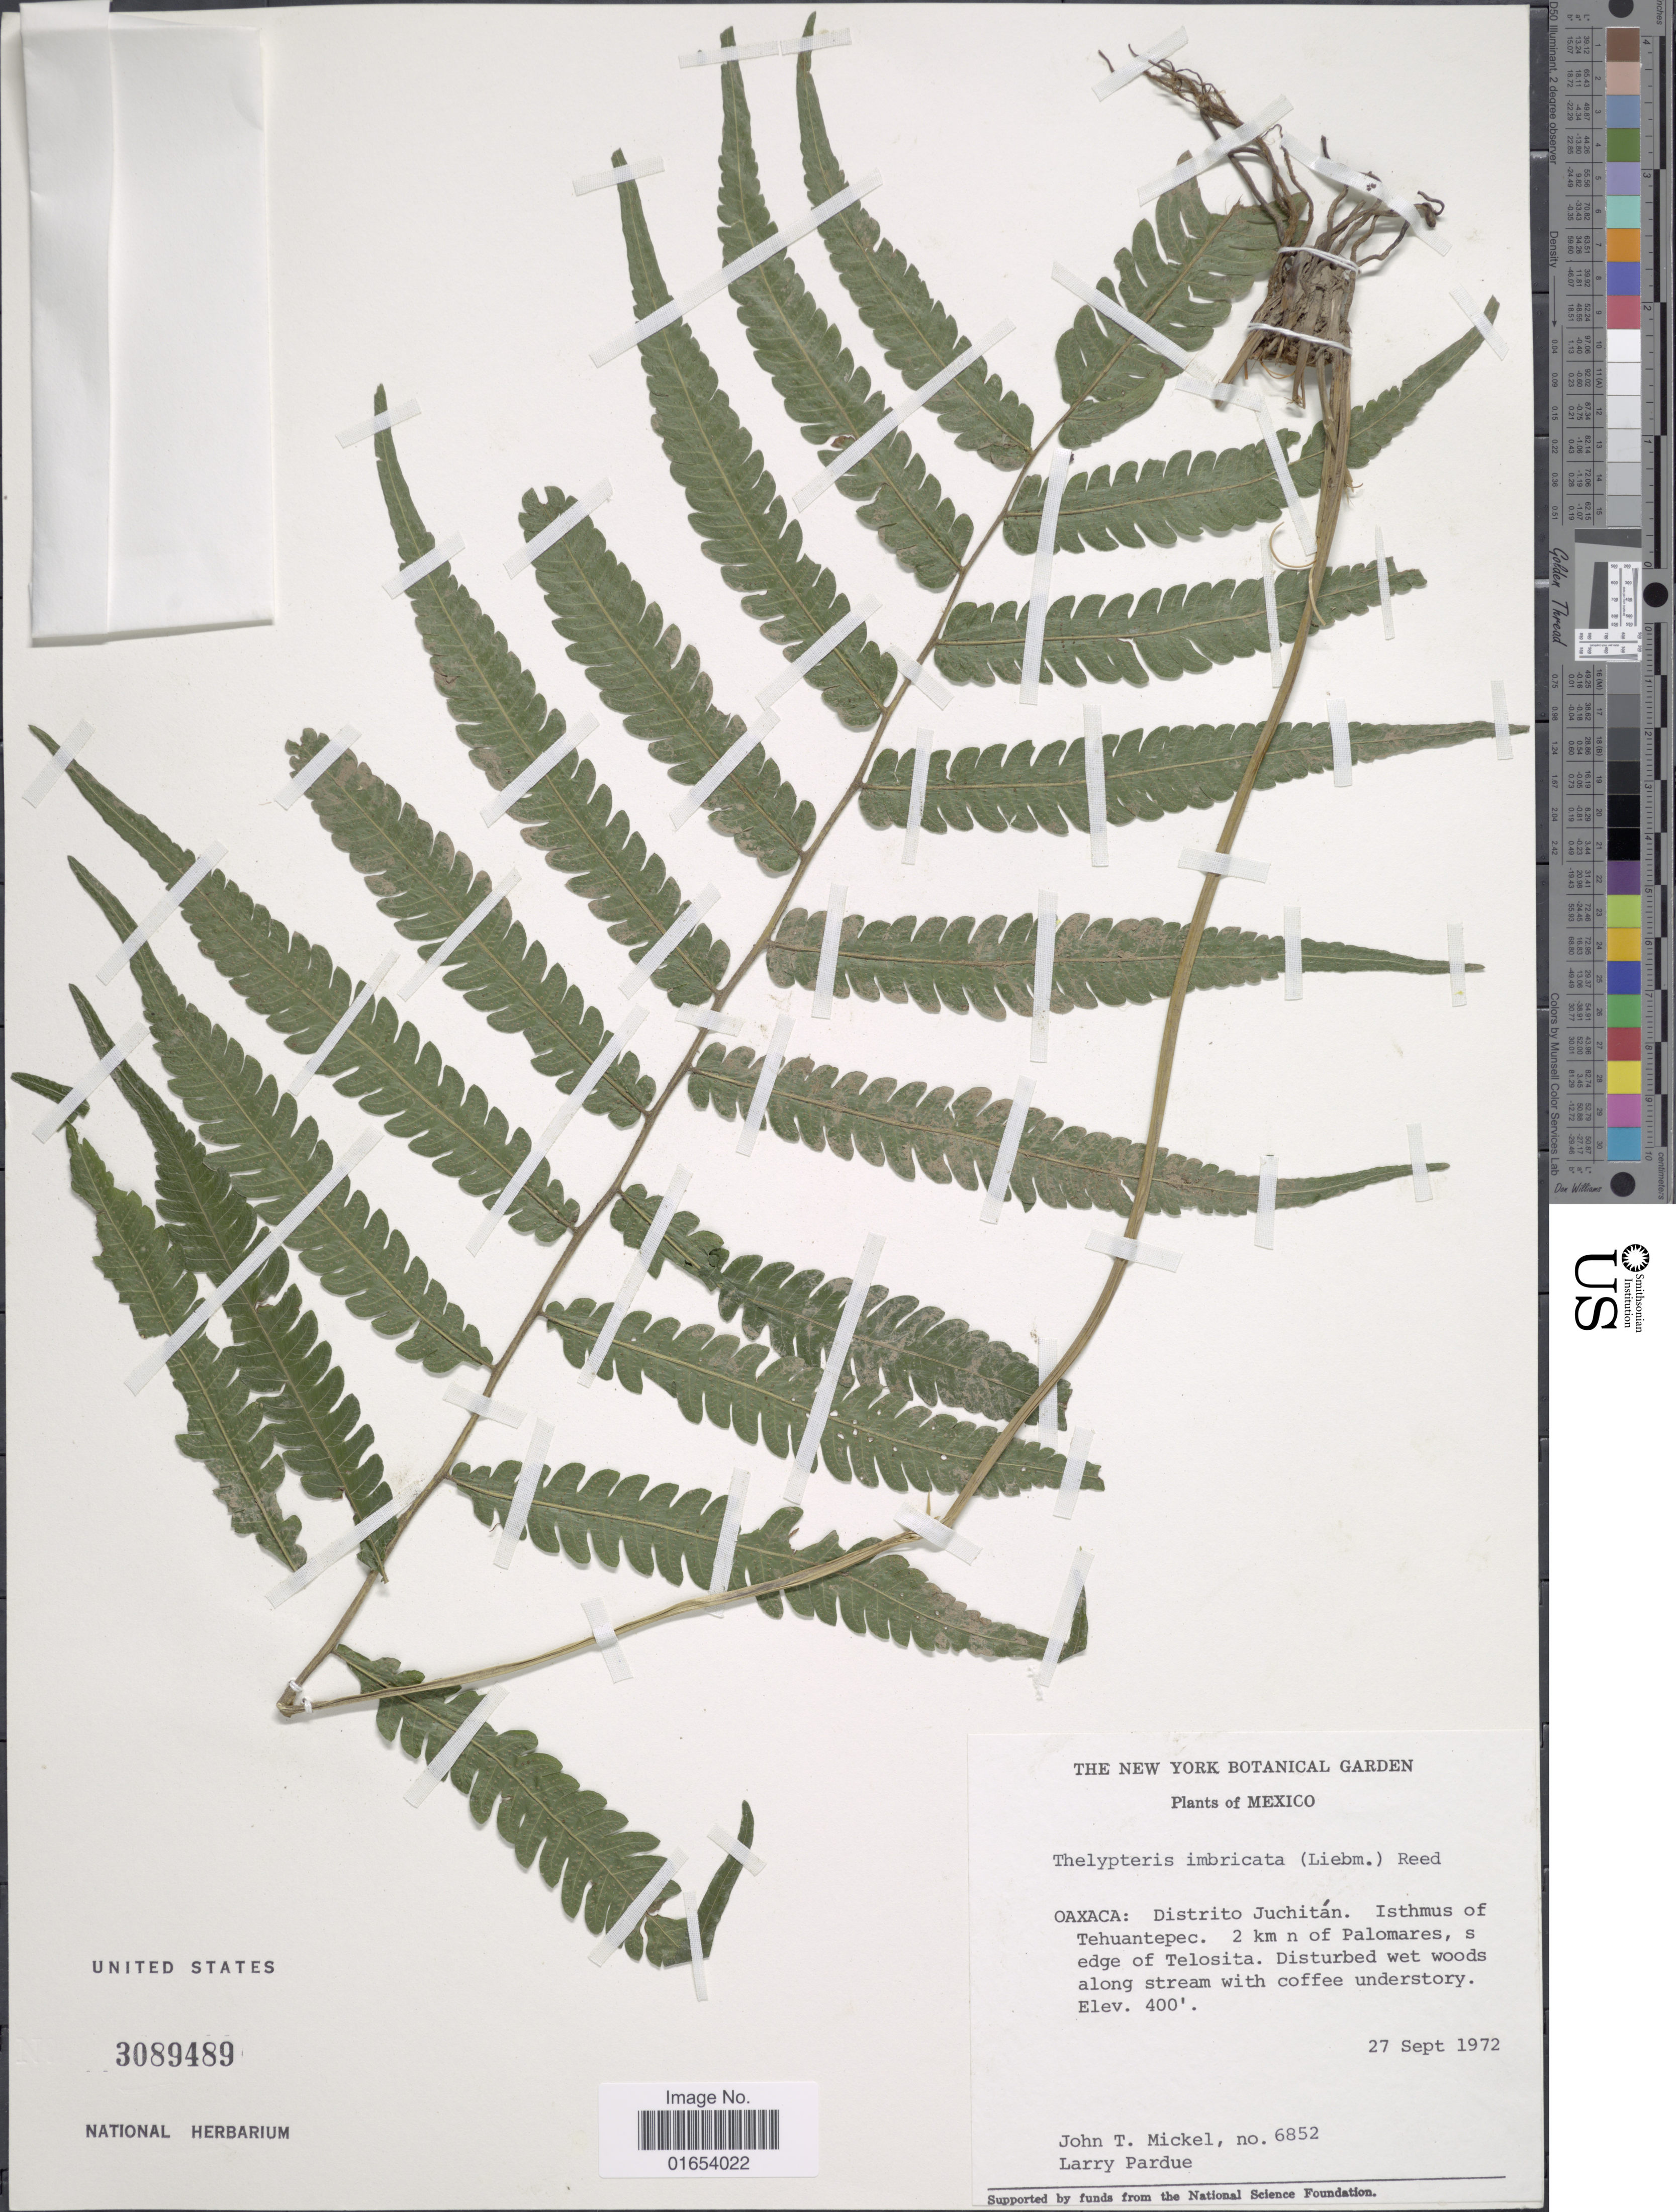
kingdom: Plantae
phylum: Tracheophyta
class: Polypodiopsida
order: Polypodiales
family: Thelypteridaceae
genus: Goniopteris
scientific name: Goniopteris imbricata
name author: (Liebm.) Á. Löve & D. Löve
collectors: J. T. Mickel & L. Pardue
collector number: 6852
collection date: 1972-09-27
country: Mexico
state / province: Oaxaca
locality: Oaxaca: Distrito Juchitan, Isthmus of Tehuantepec, 2 km n of Palomares, s edge of Telosita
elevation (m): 122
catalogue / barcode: US 3089489